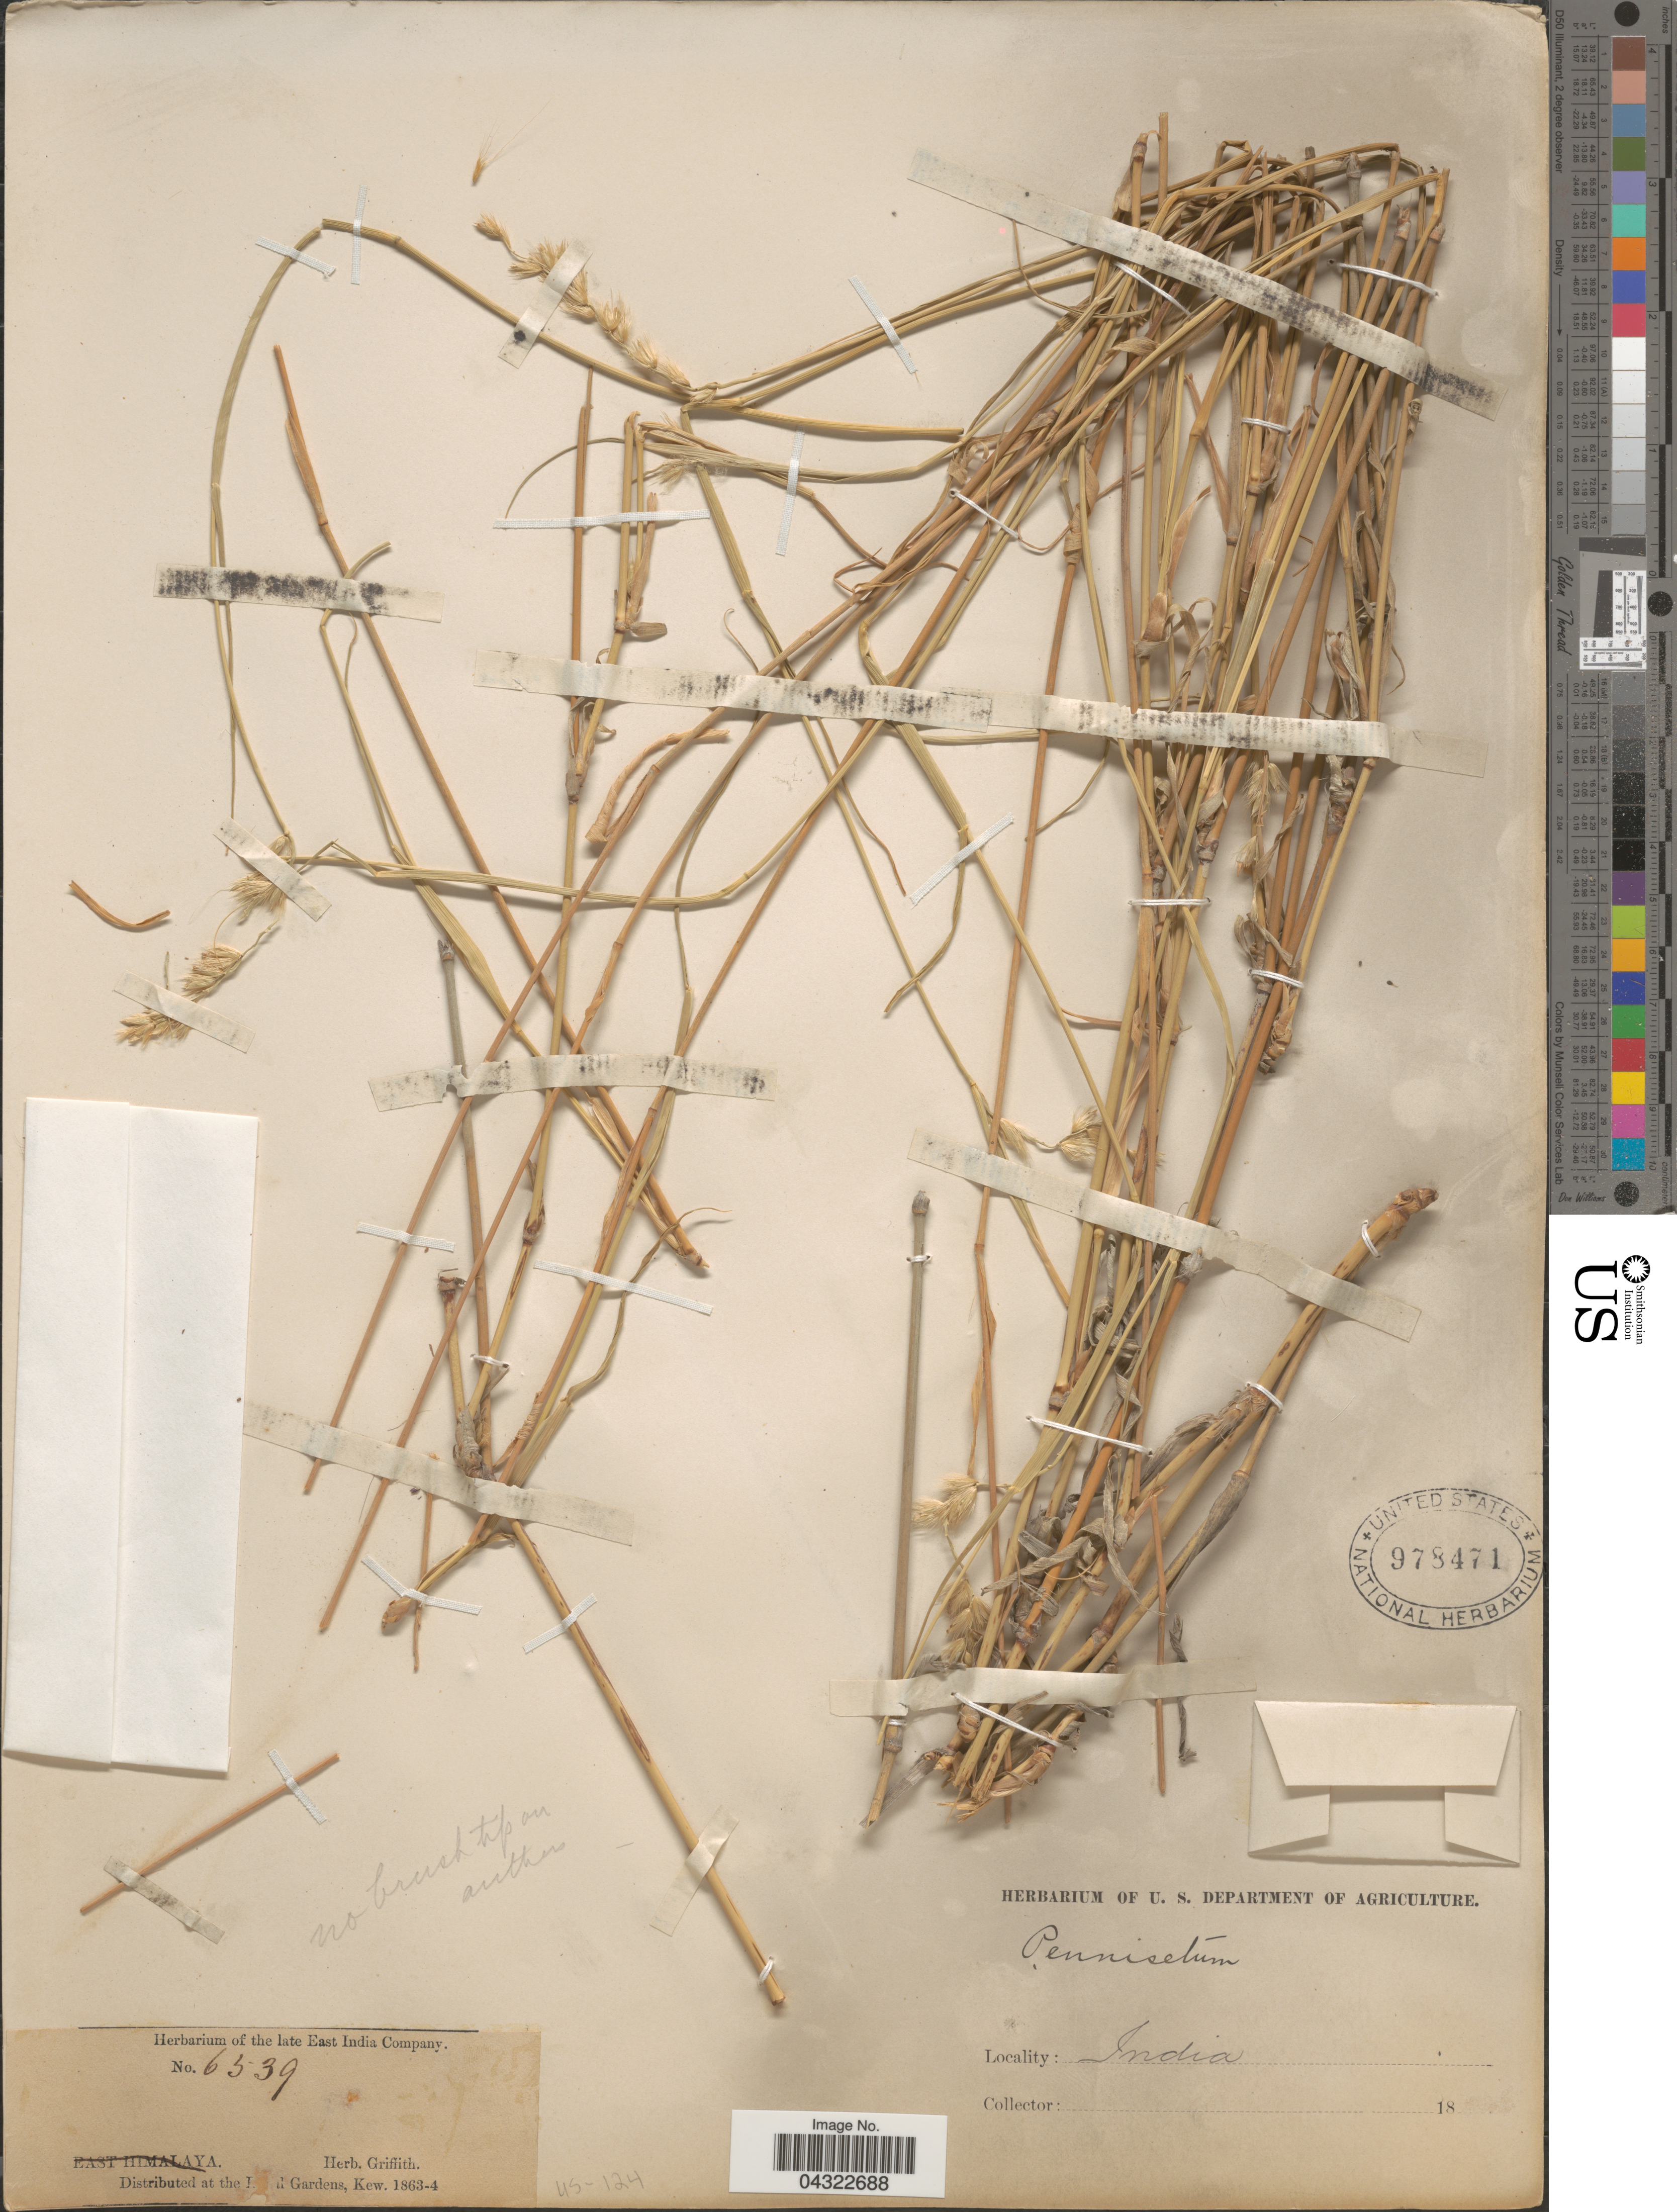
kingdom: Plantae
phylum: Tracheophyta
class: Liliopsida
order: Poales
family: Poaceae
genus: Cenchrus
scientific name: Cenchrus sp.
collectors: ex herb. Griffith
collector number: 6539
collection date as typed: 18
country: India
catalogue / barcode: US 978471